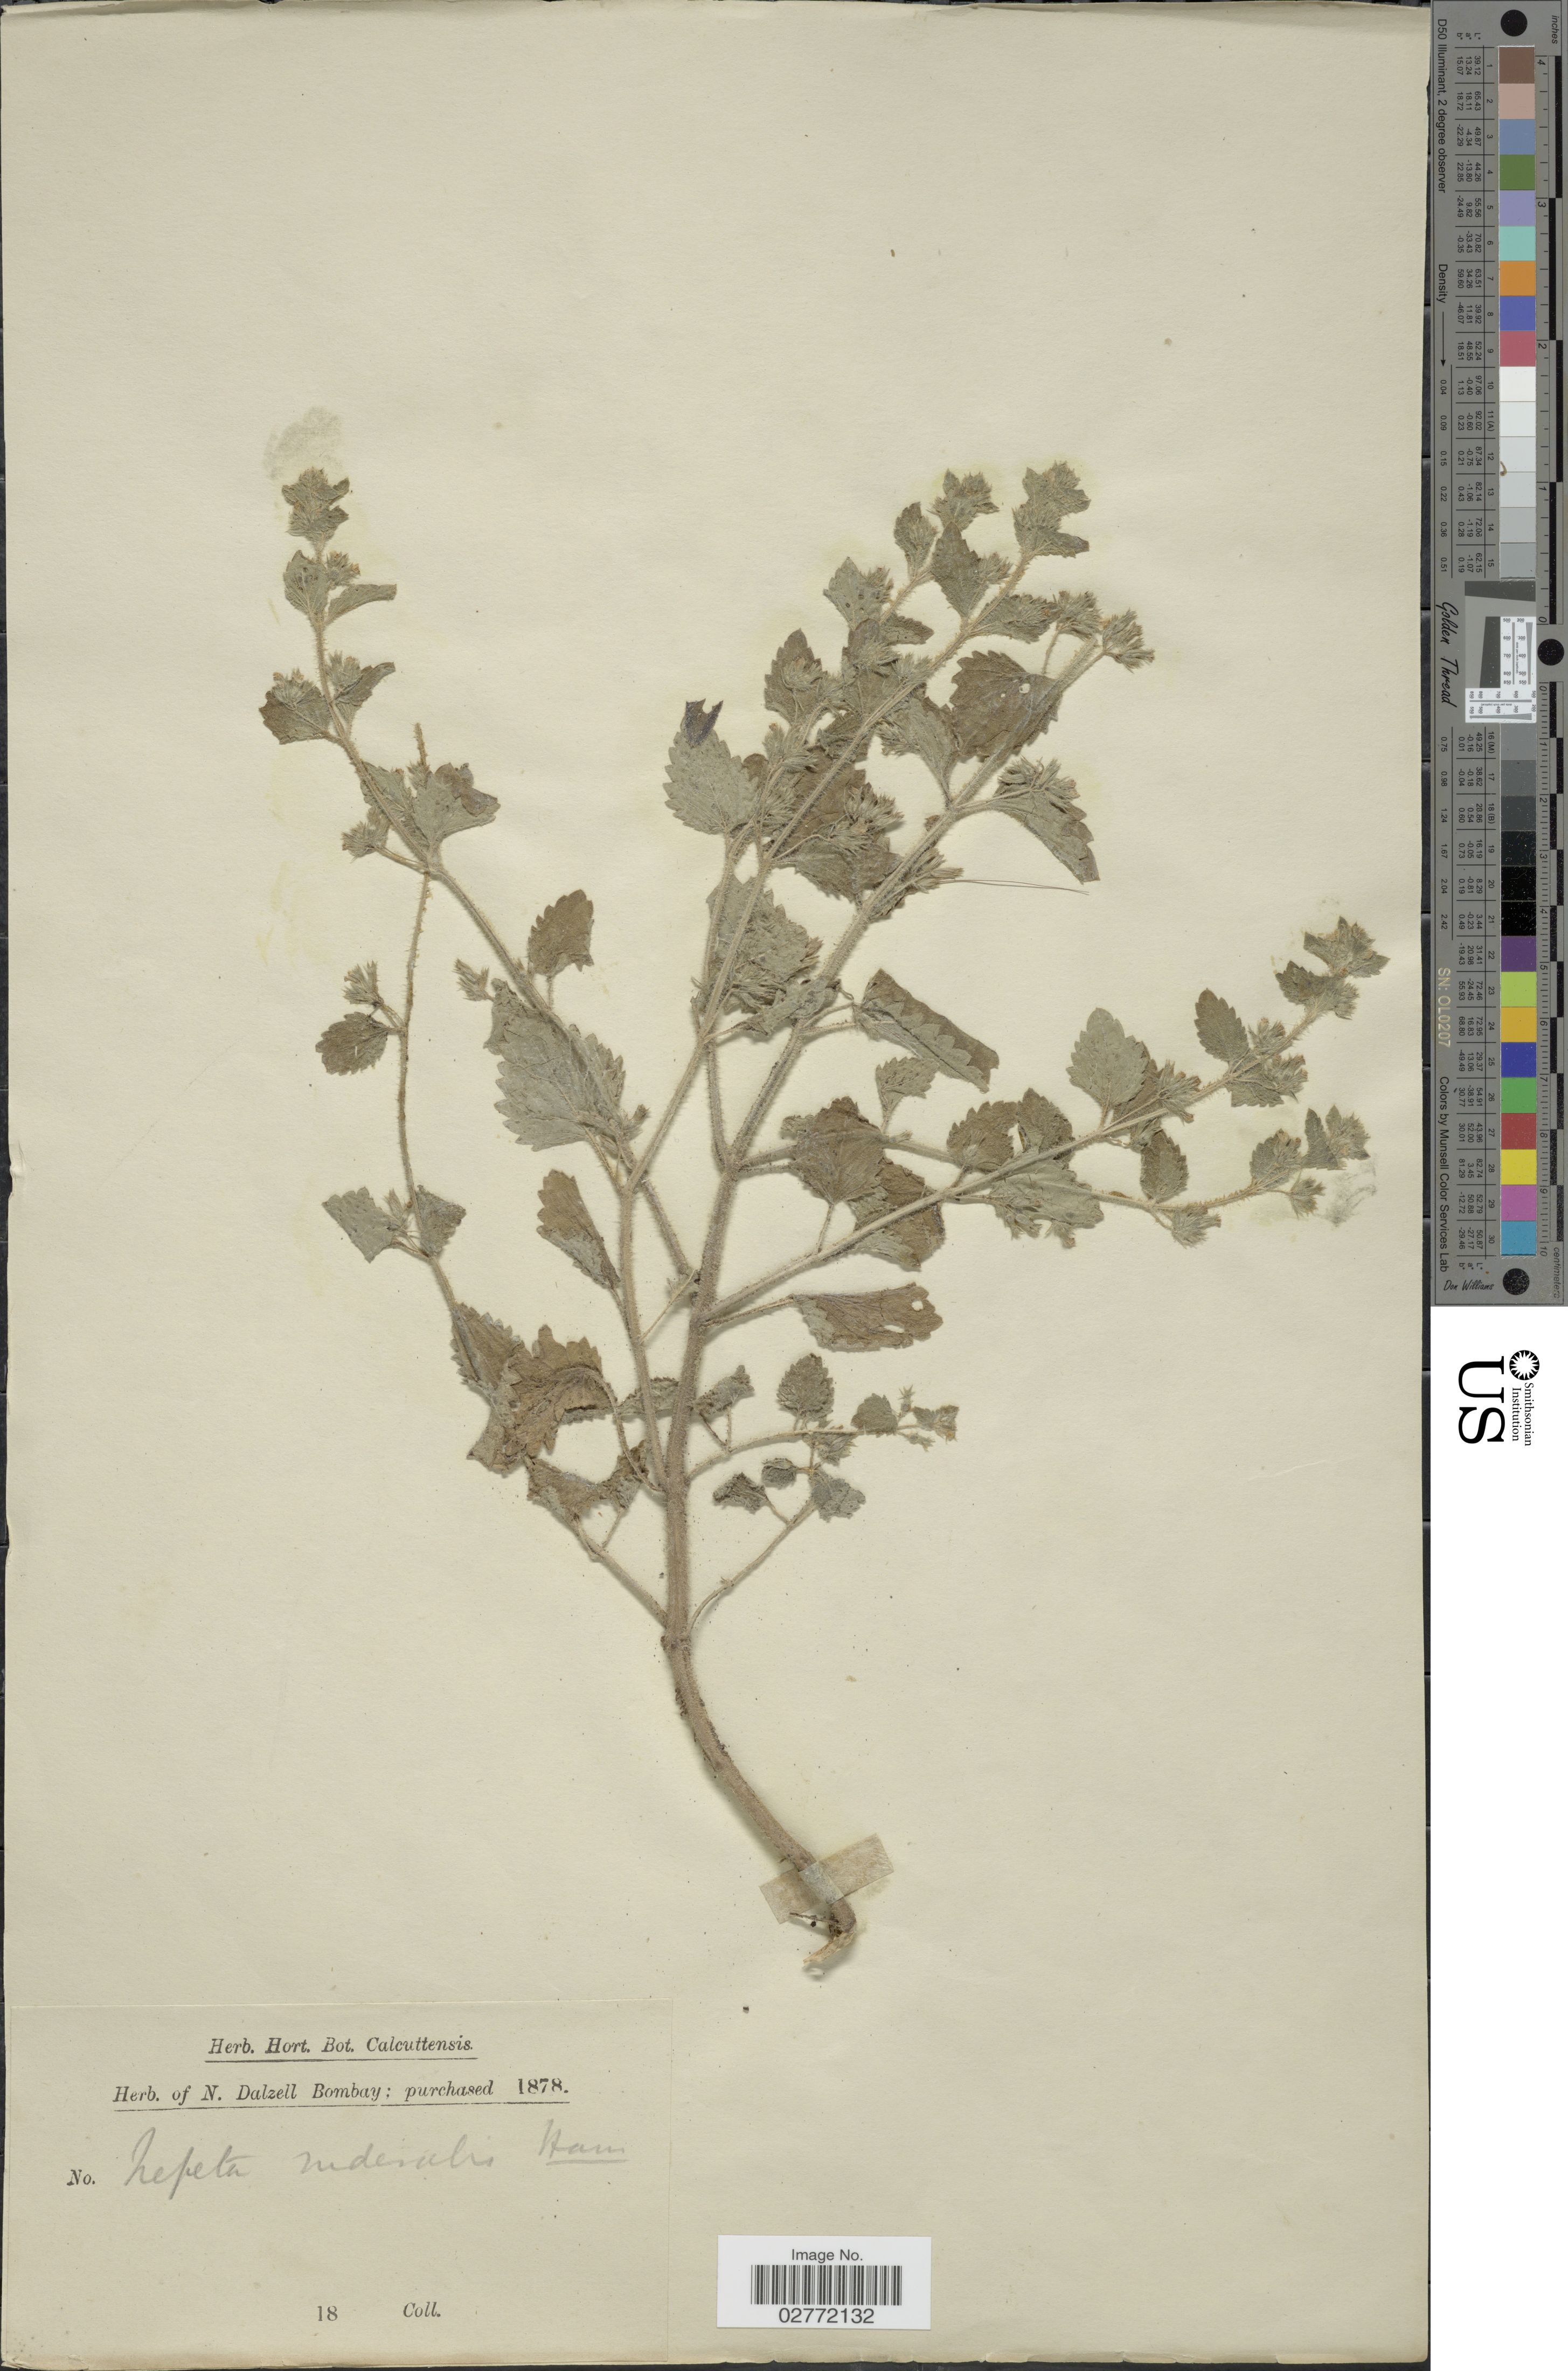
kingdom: Plantae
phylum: Tracheophyta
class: Magnoliopsida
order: Lamiales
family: Lamiaceae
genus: Nepeta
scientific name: Nepeta ruderalis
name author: Buch.-Ham. ex Benth.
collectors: ex Herb. Hort. Bot. Calcuttensis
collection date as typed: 18